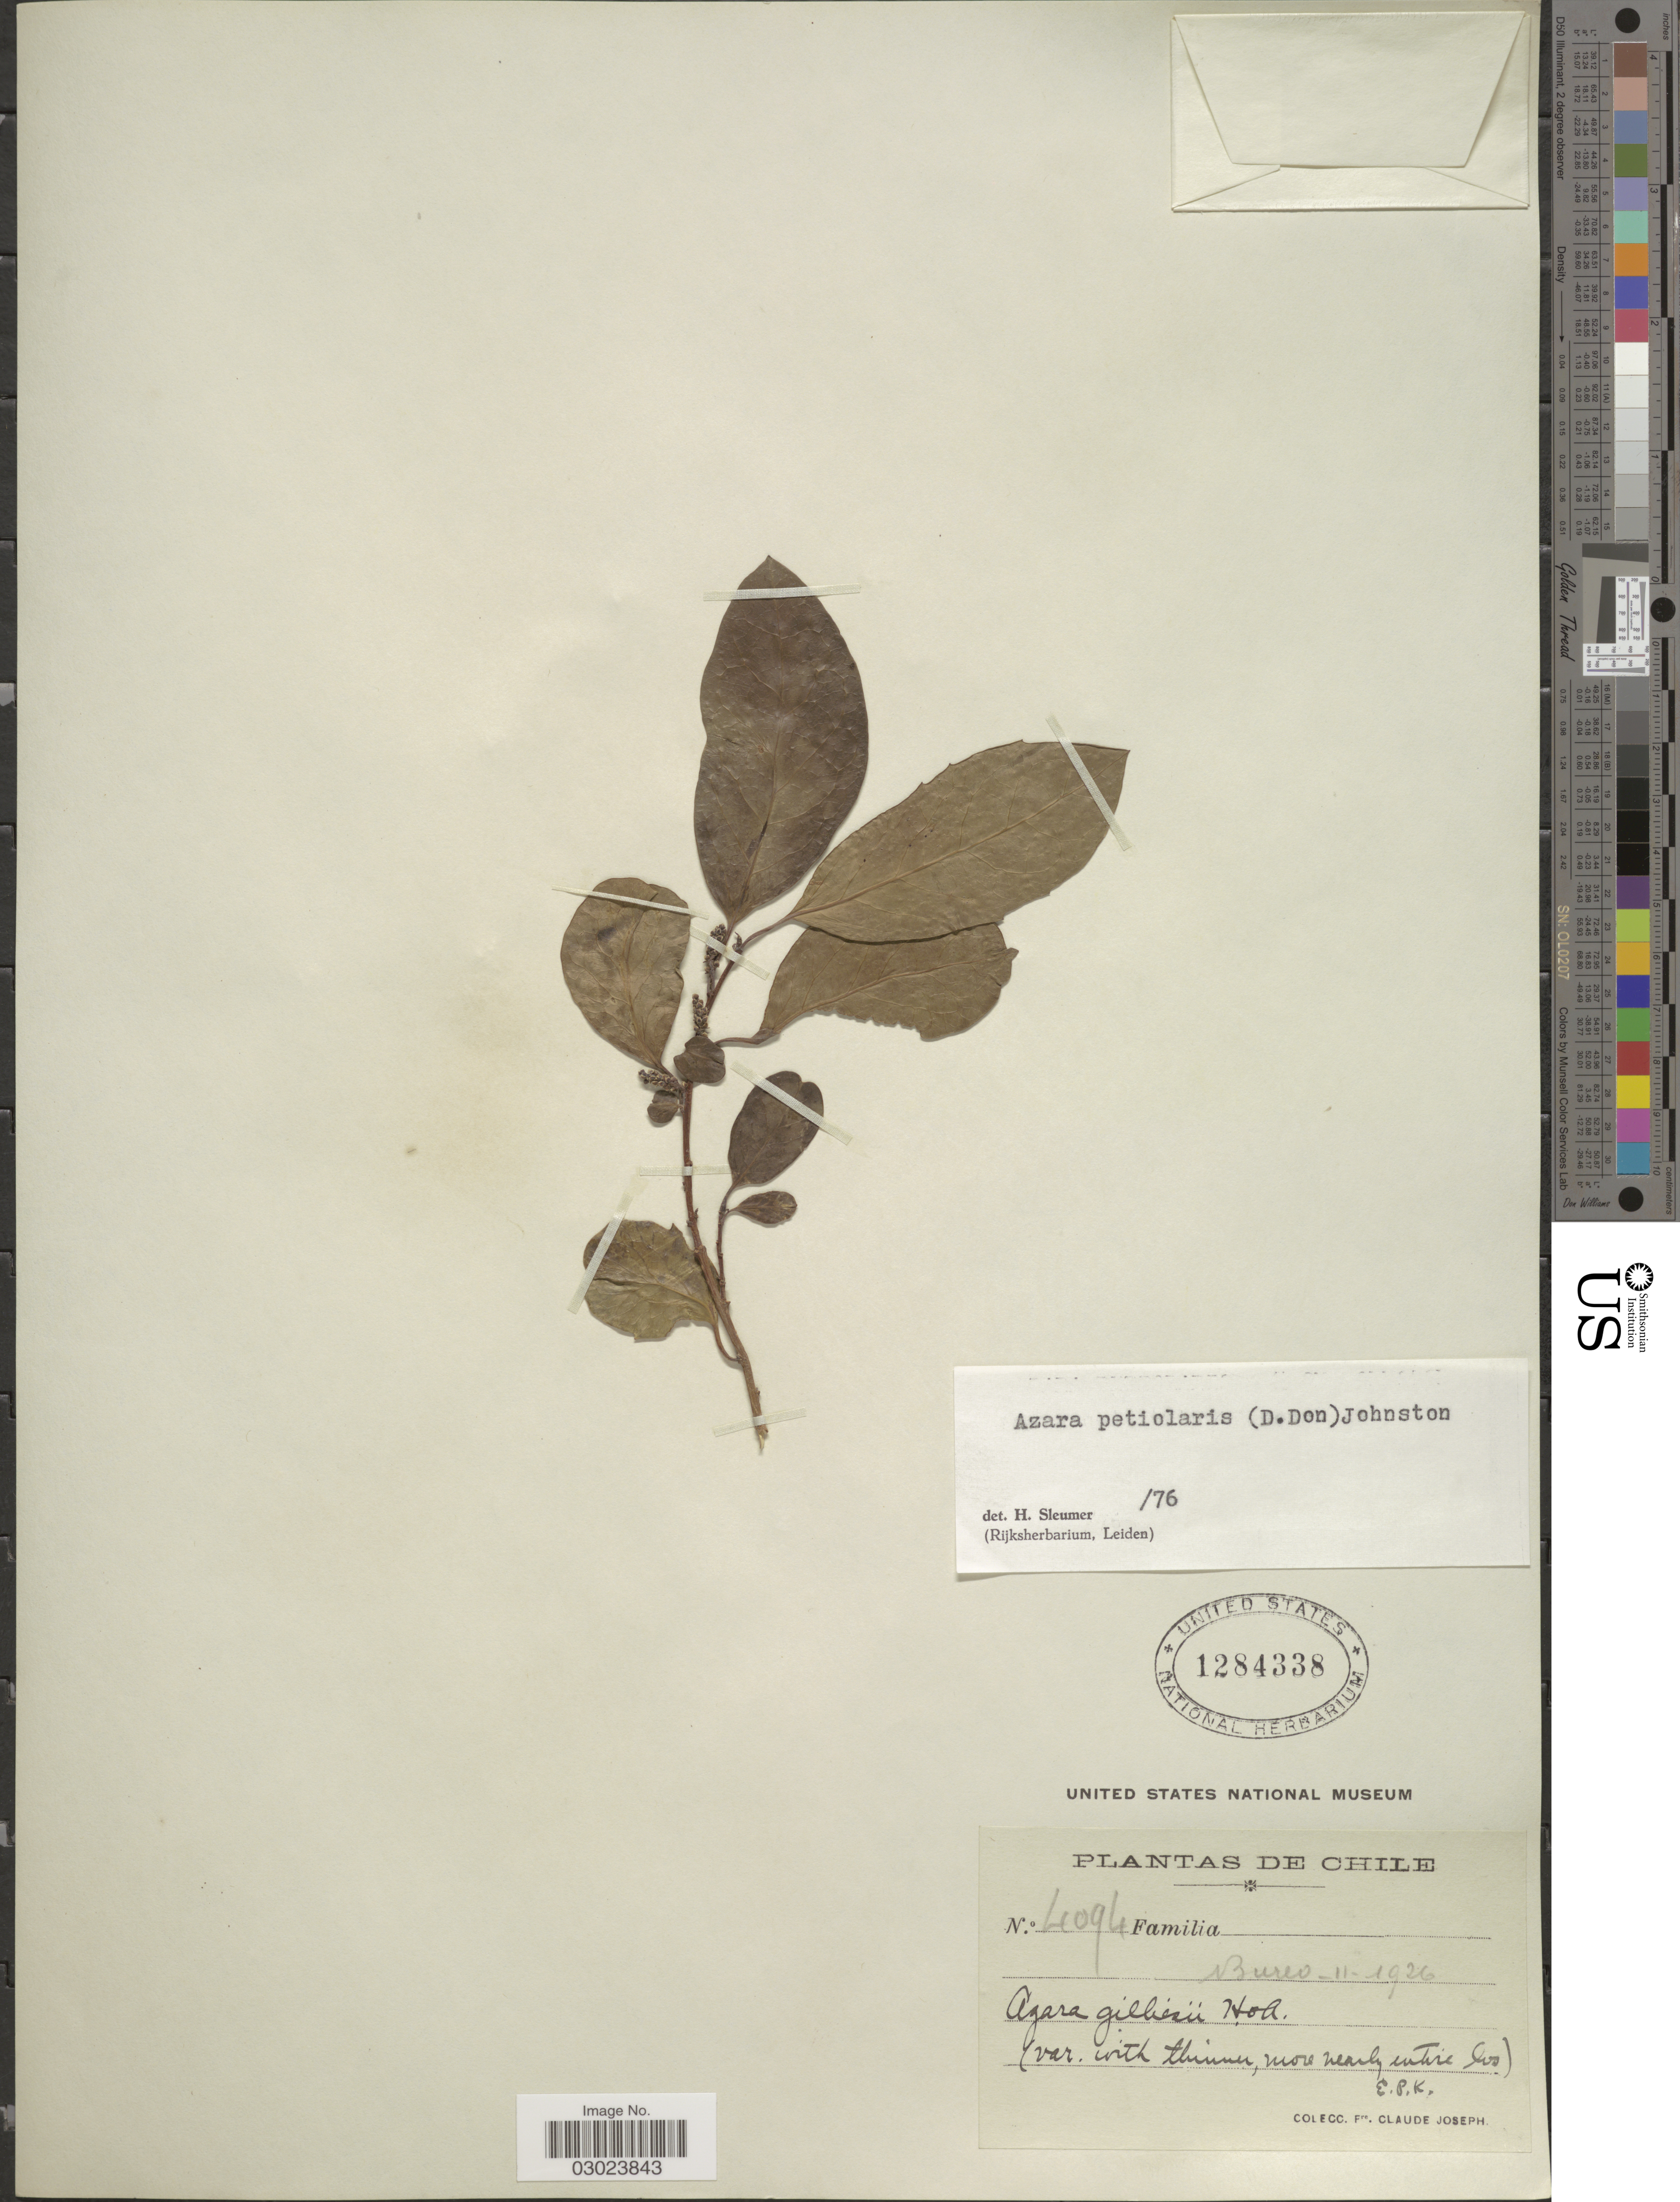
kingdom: Plantae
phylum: Tracheophyta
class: Magnoliopsida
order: Malpighiales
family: Salicaceae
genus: Azara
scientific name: Azara petiolaris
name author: (D. Don) I.M. Johnst.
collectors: Bro. Claude-Joseph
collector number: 4094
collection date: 1926-11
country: Chile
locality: Bureo.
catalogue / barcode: US 1284338